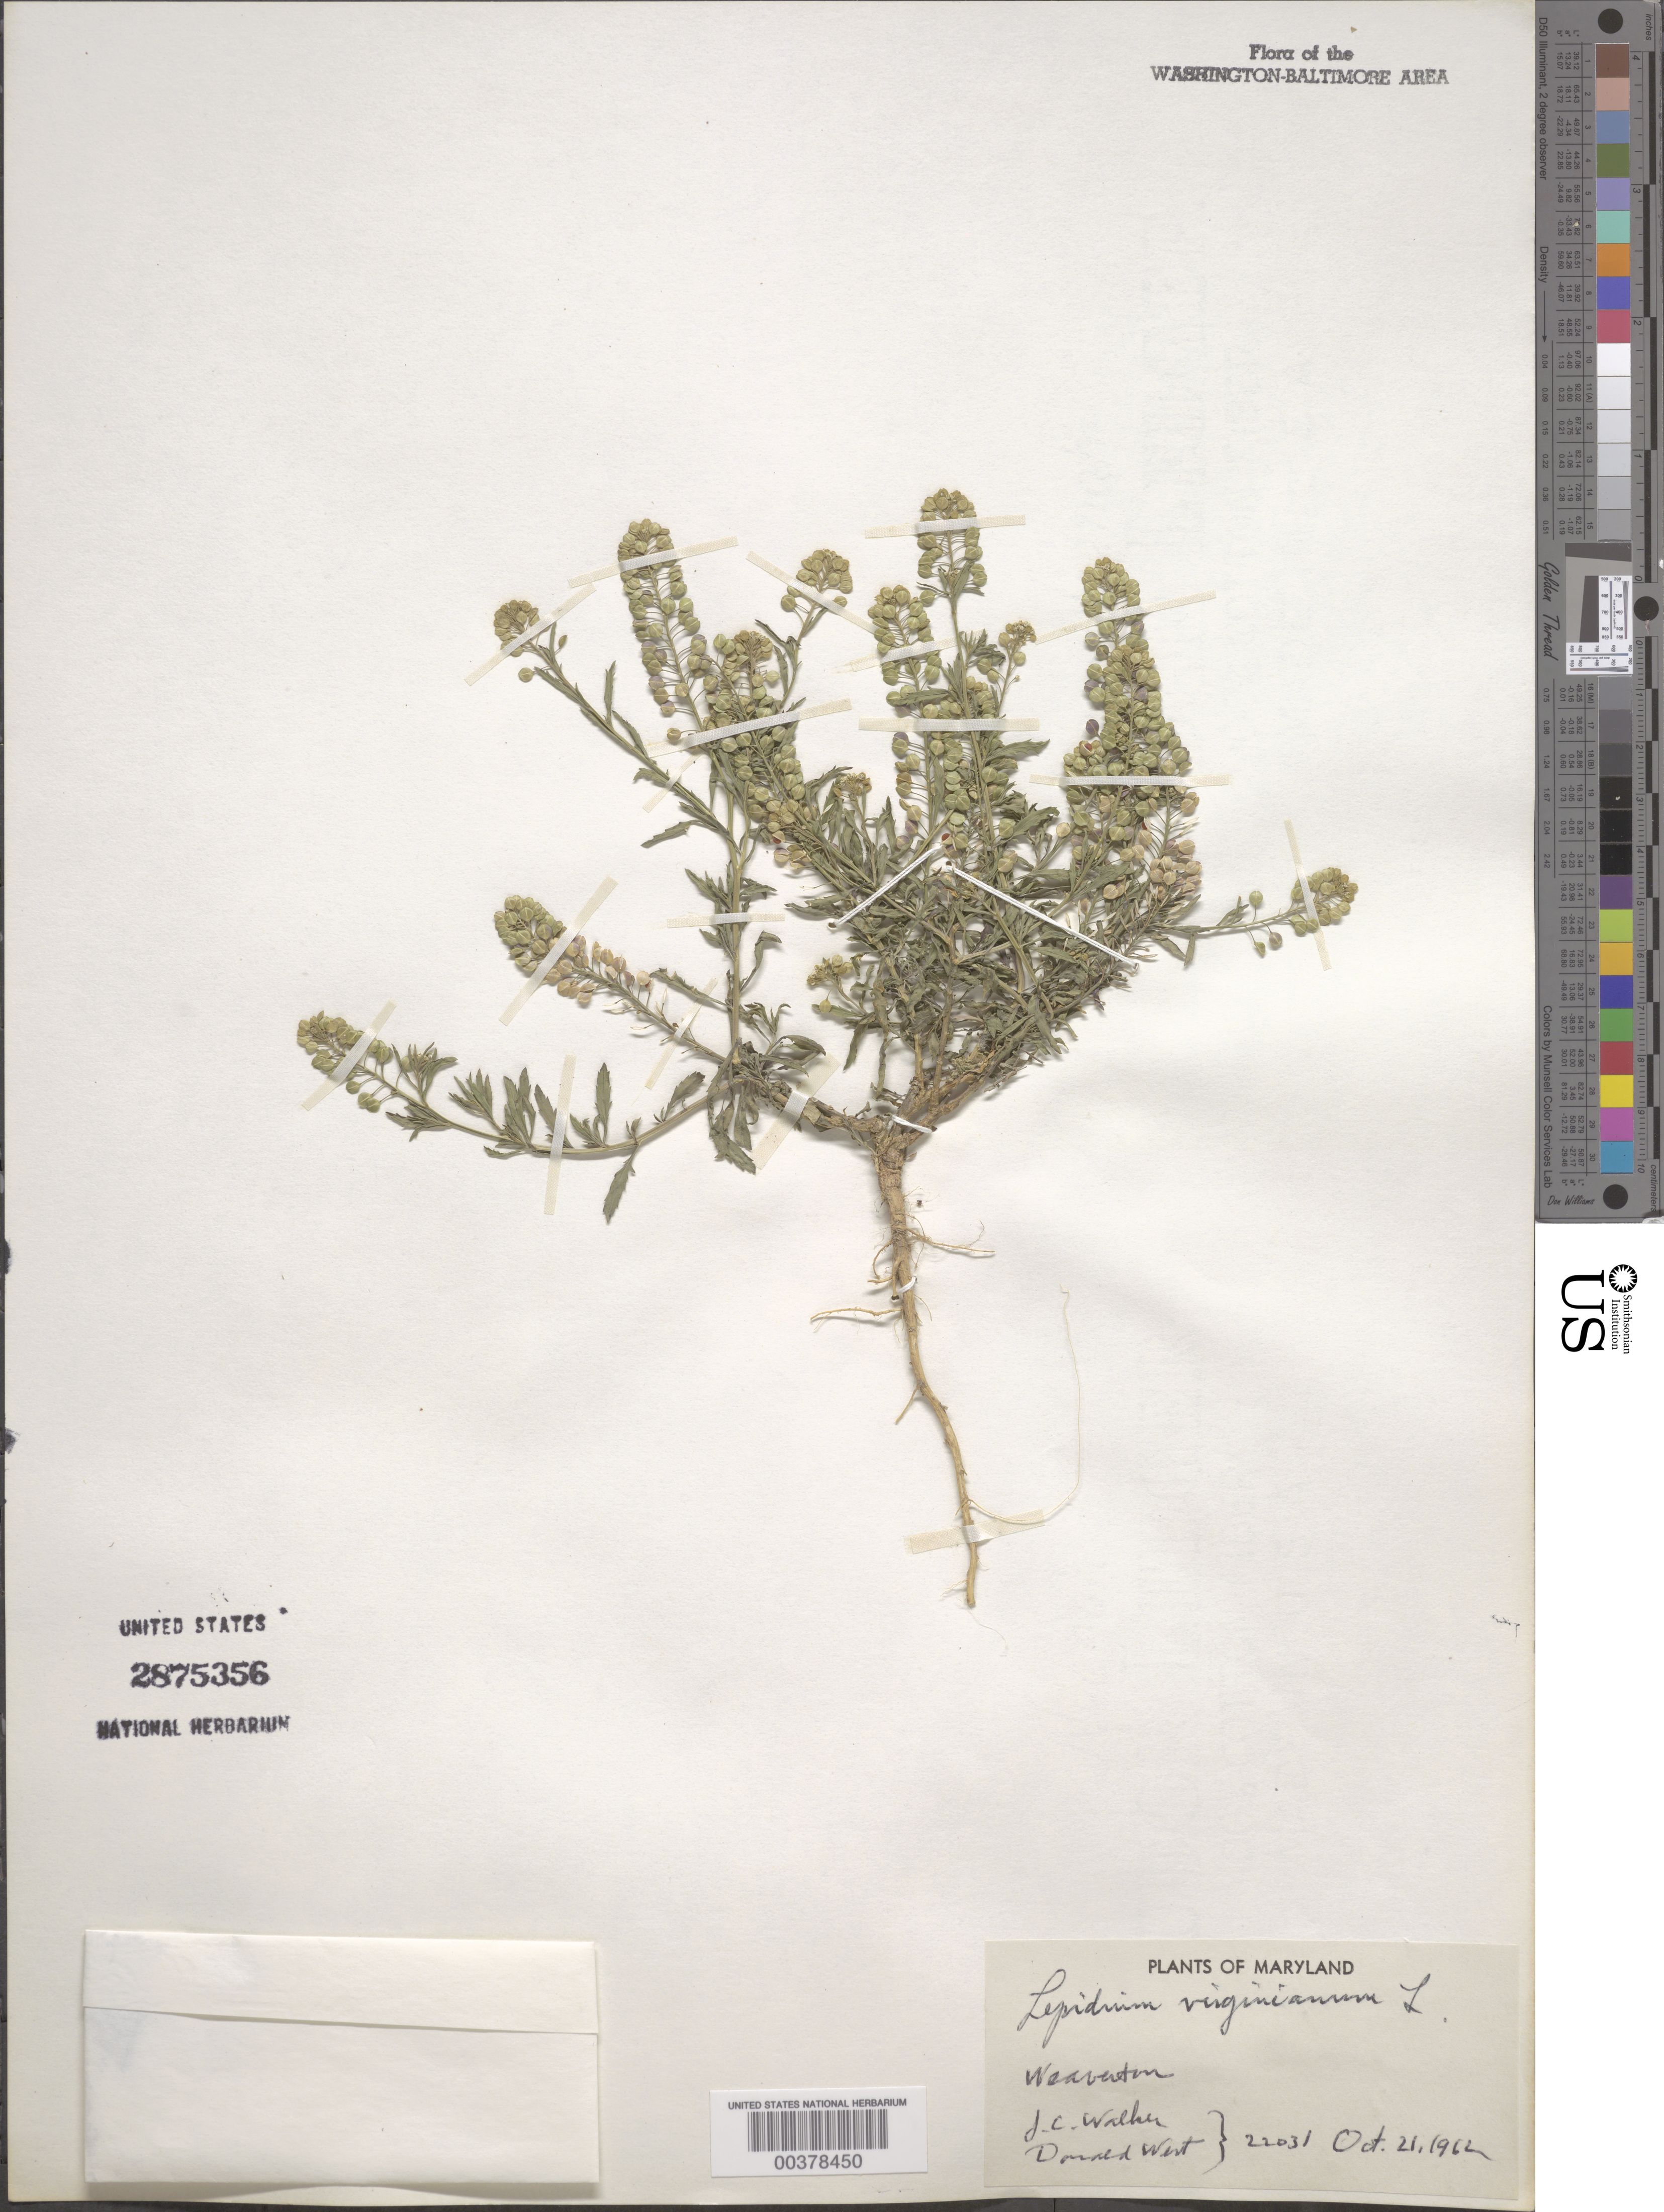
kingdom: Plantae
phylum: Tracheophyta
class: Magnoliopsida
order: Brassicales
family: Brassicaceae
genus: Lepidium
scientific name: Lepidium virginicum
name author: L.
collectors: J. Walker & D. West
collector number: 22031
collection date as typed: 21 Oct 1962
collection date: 1962-10-21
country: United States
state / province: Maryland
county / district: Baltimore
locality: Weaverton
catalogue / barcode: US 2875356